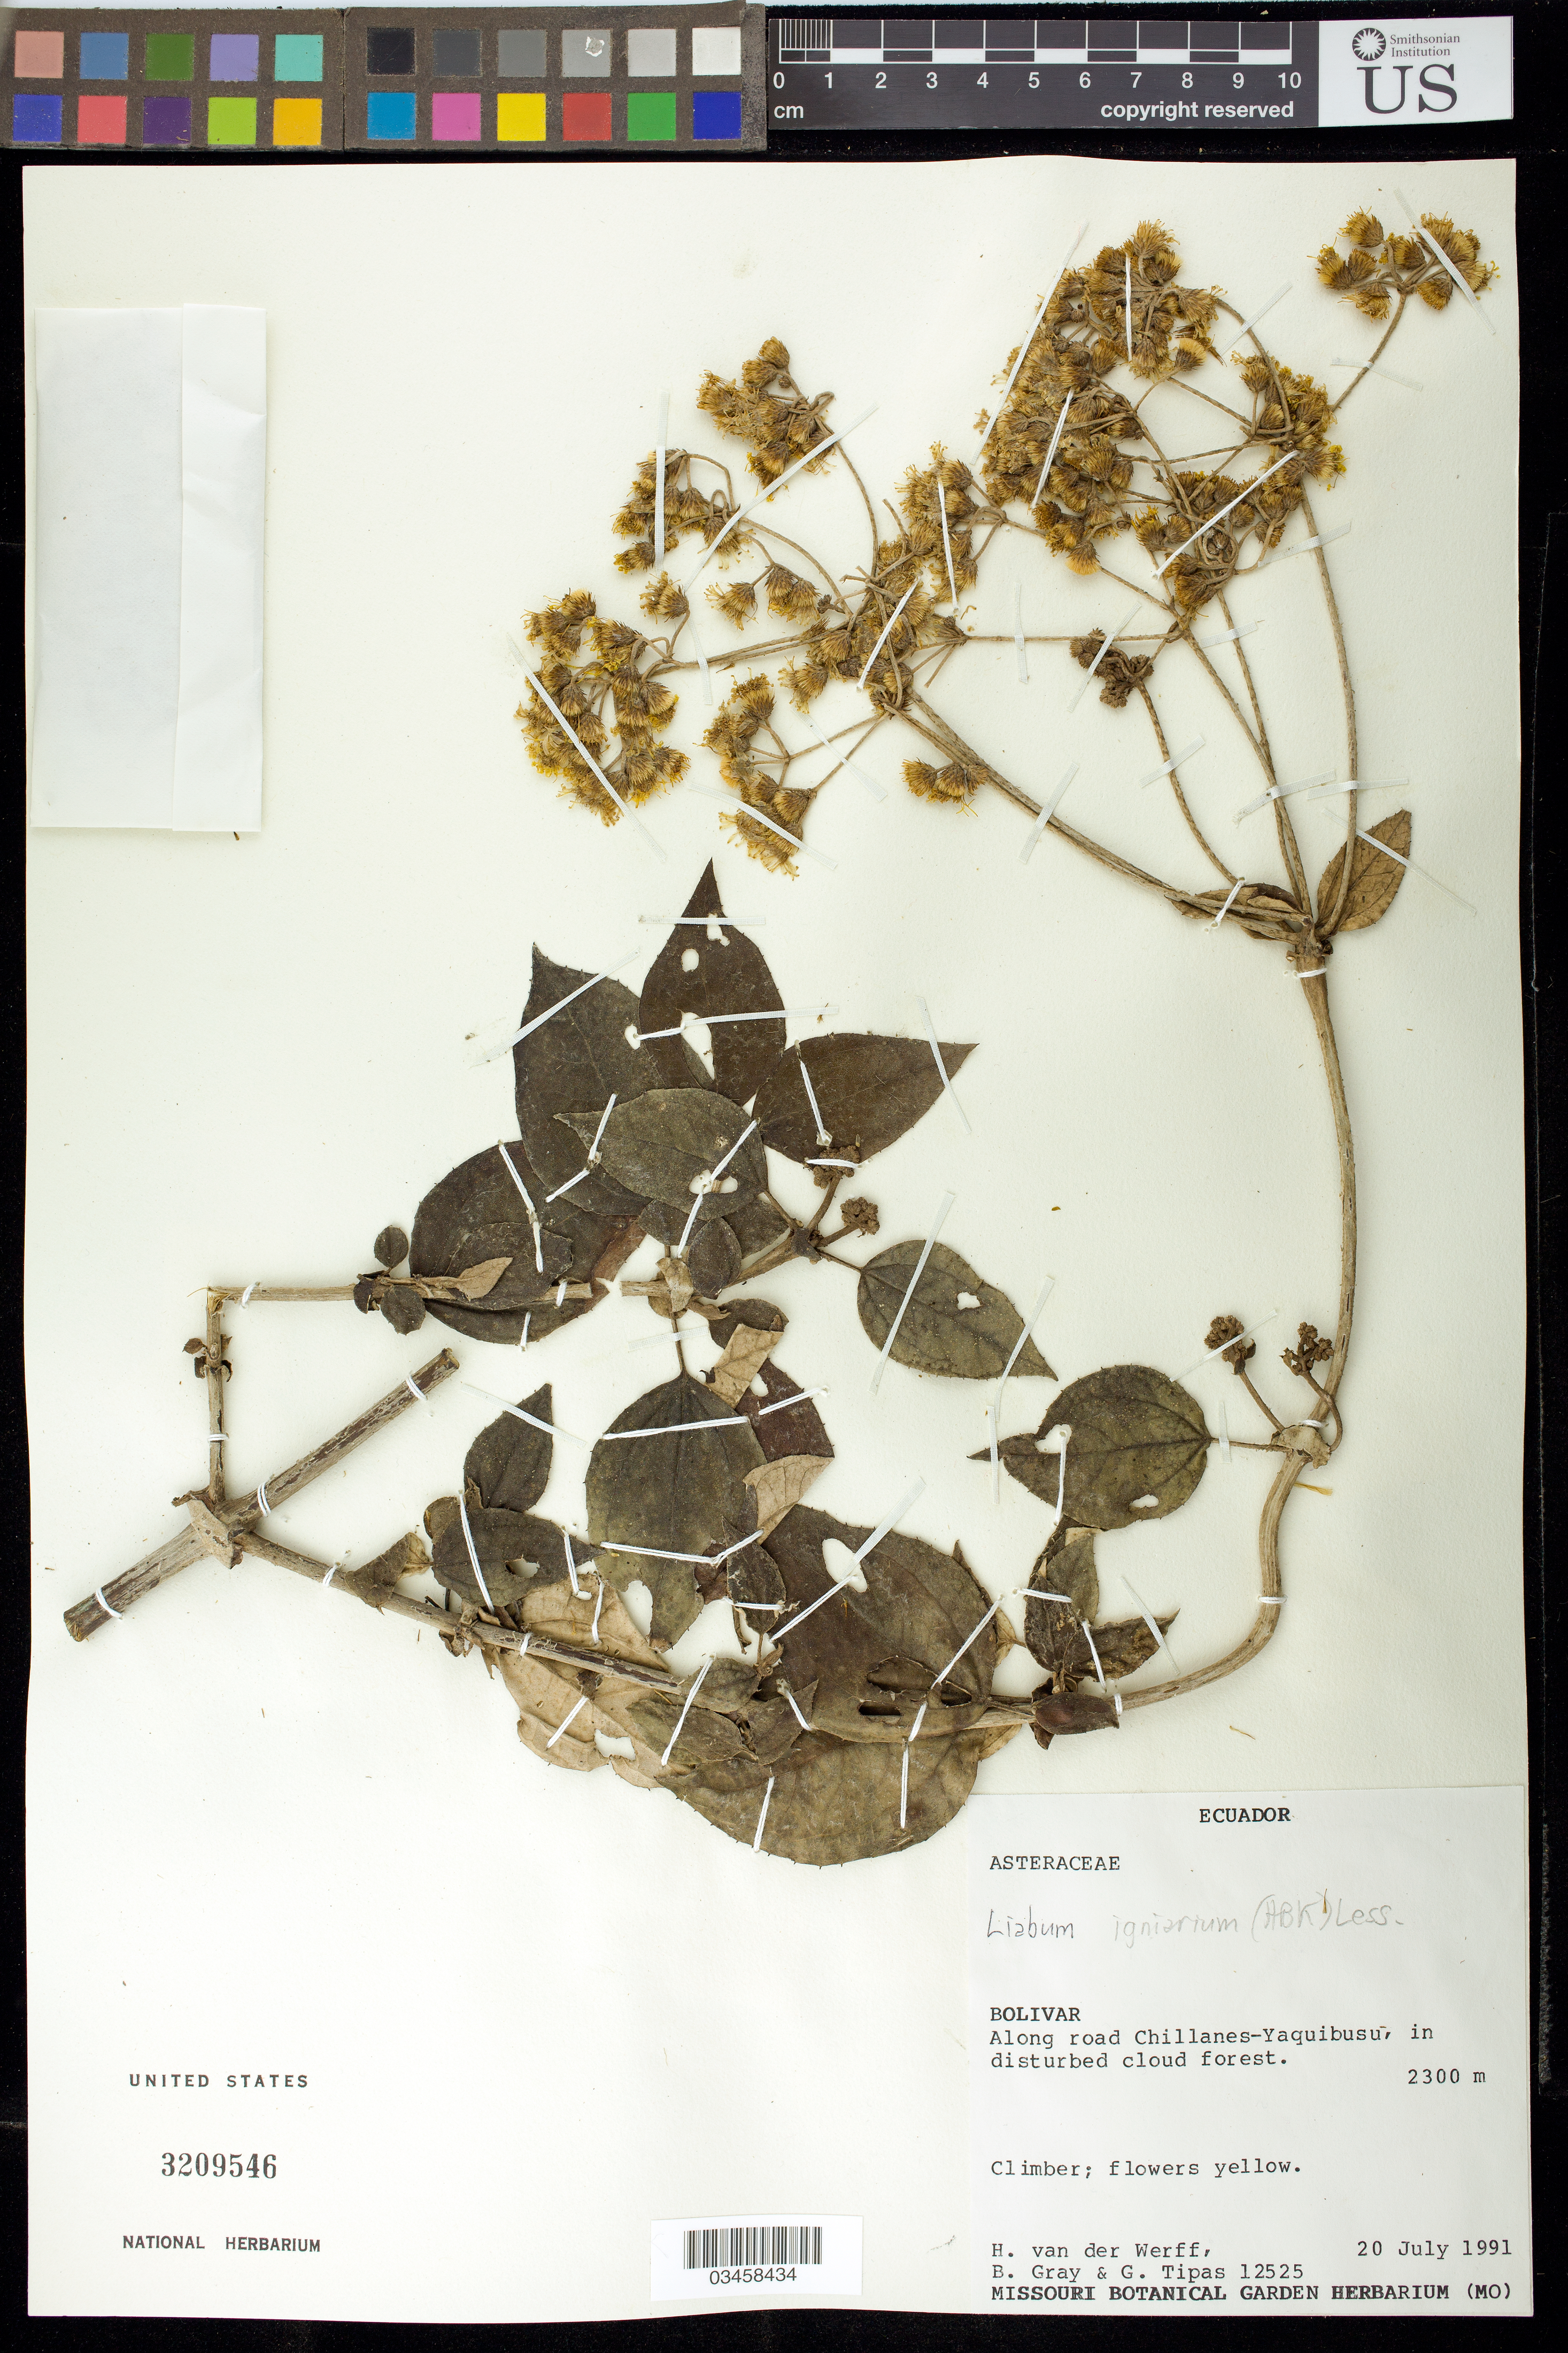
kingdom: Plantae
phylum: Tracheophyta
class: Magnoliopsida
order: Asterales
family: Asteraceae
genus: Liabum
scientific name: Liabum igniarium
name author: Less.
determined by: Robinson, Harold E., (US)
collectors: H. van der Werff, B. Gray & G. Tipas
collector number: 12525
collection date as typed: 20 Jul 1991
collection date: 1991-07-20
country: Ecuador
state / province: Bolivar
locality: Along road Chillanes-Yaquibusu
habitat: In disturbed cloud forest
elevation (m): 2300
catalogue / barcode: US 3209546